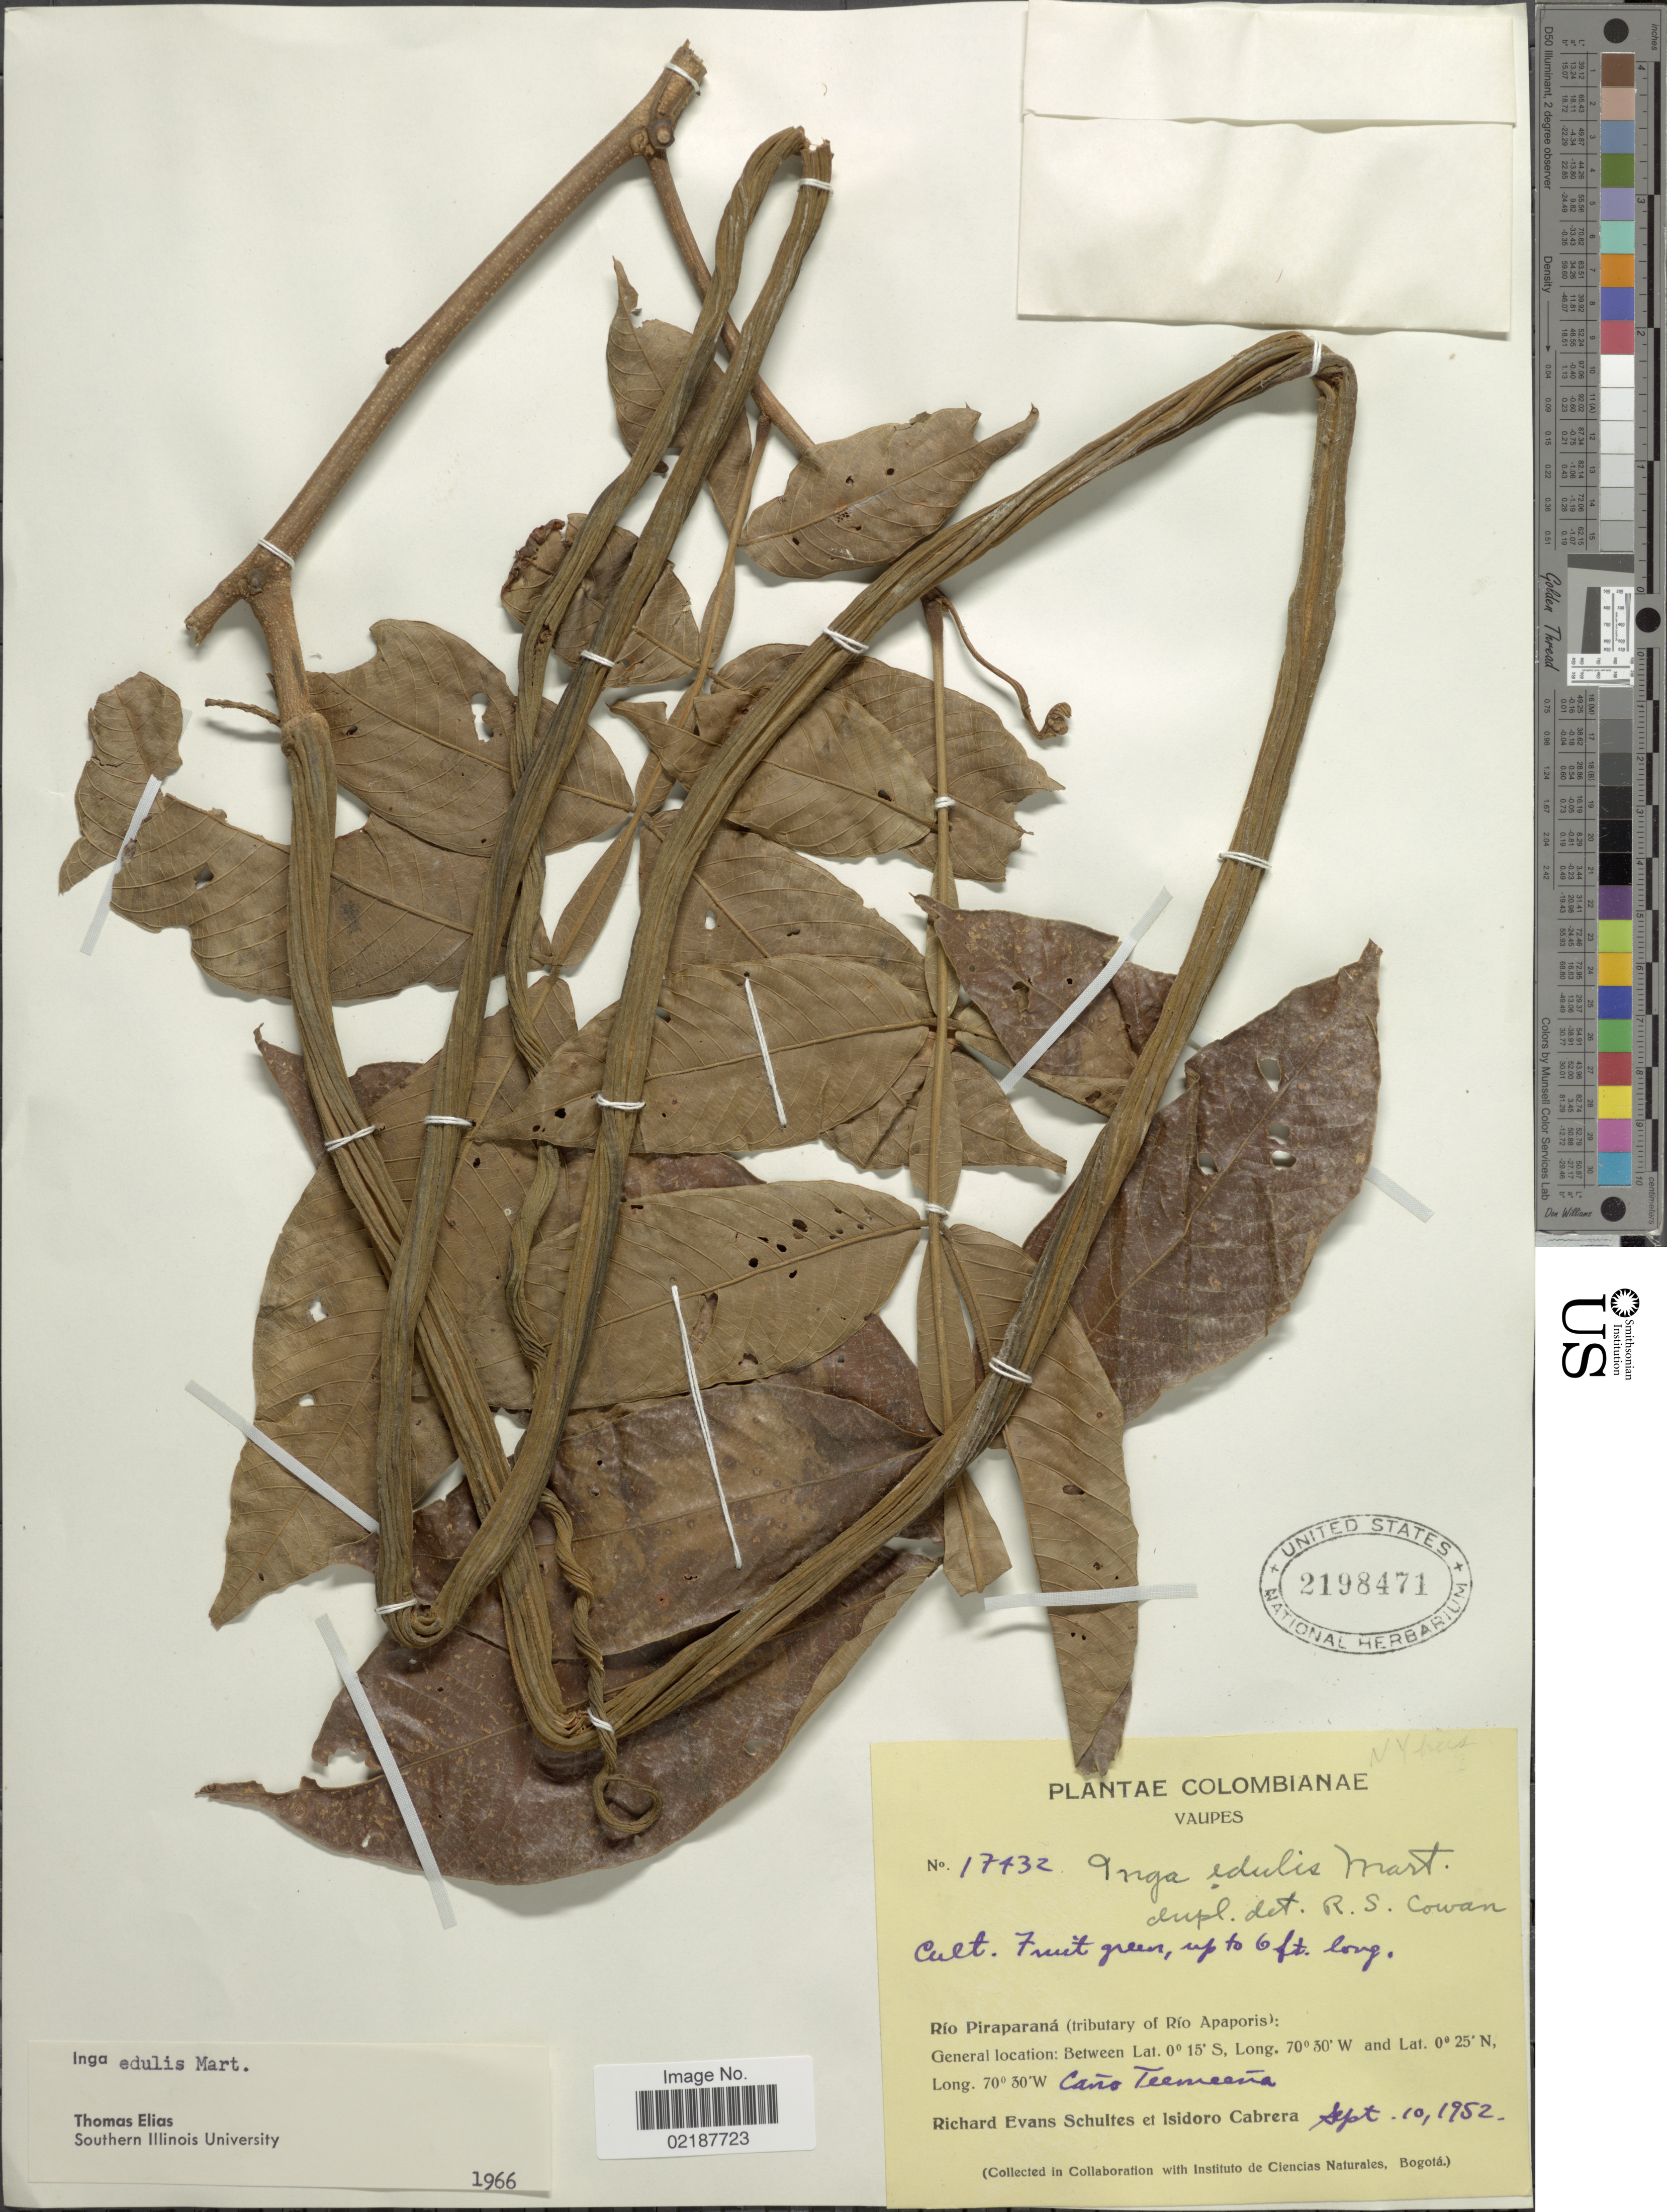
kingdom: Plantae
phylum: Tracheophyta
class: Magnoliopsida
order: Fabales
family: Fabaceae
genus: Inga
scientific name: Inga edulis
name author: Mart.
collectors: R. E. Schultes & I. Cabrera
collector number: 17432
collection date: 1952-09-10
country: Colombia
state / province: Vaupés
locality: Rio Piraparana (tributary of Rio Apaporis), Caño Teemeena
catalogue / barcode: US 2198471